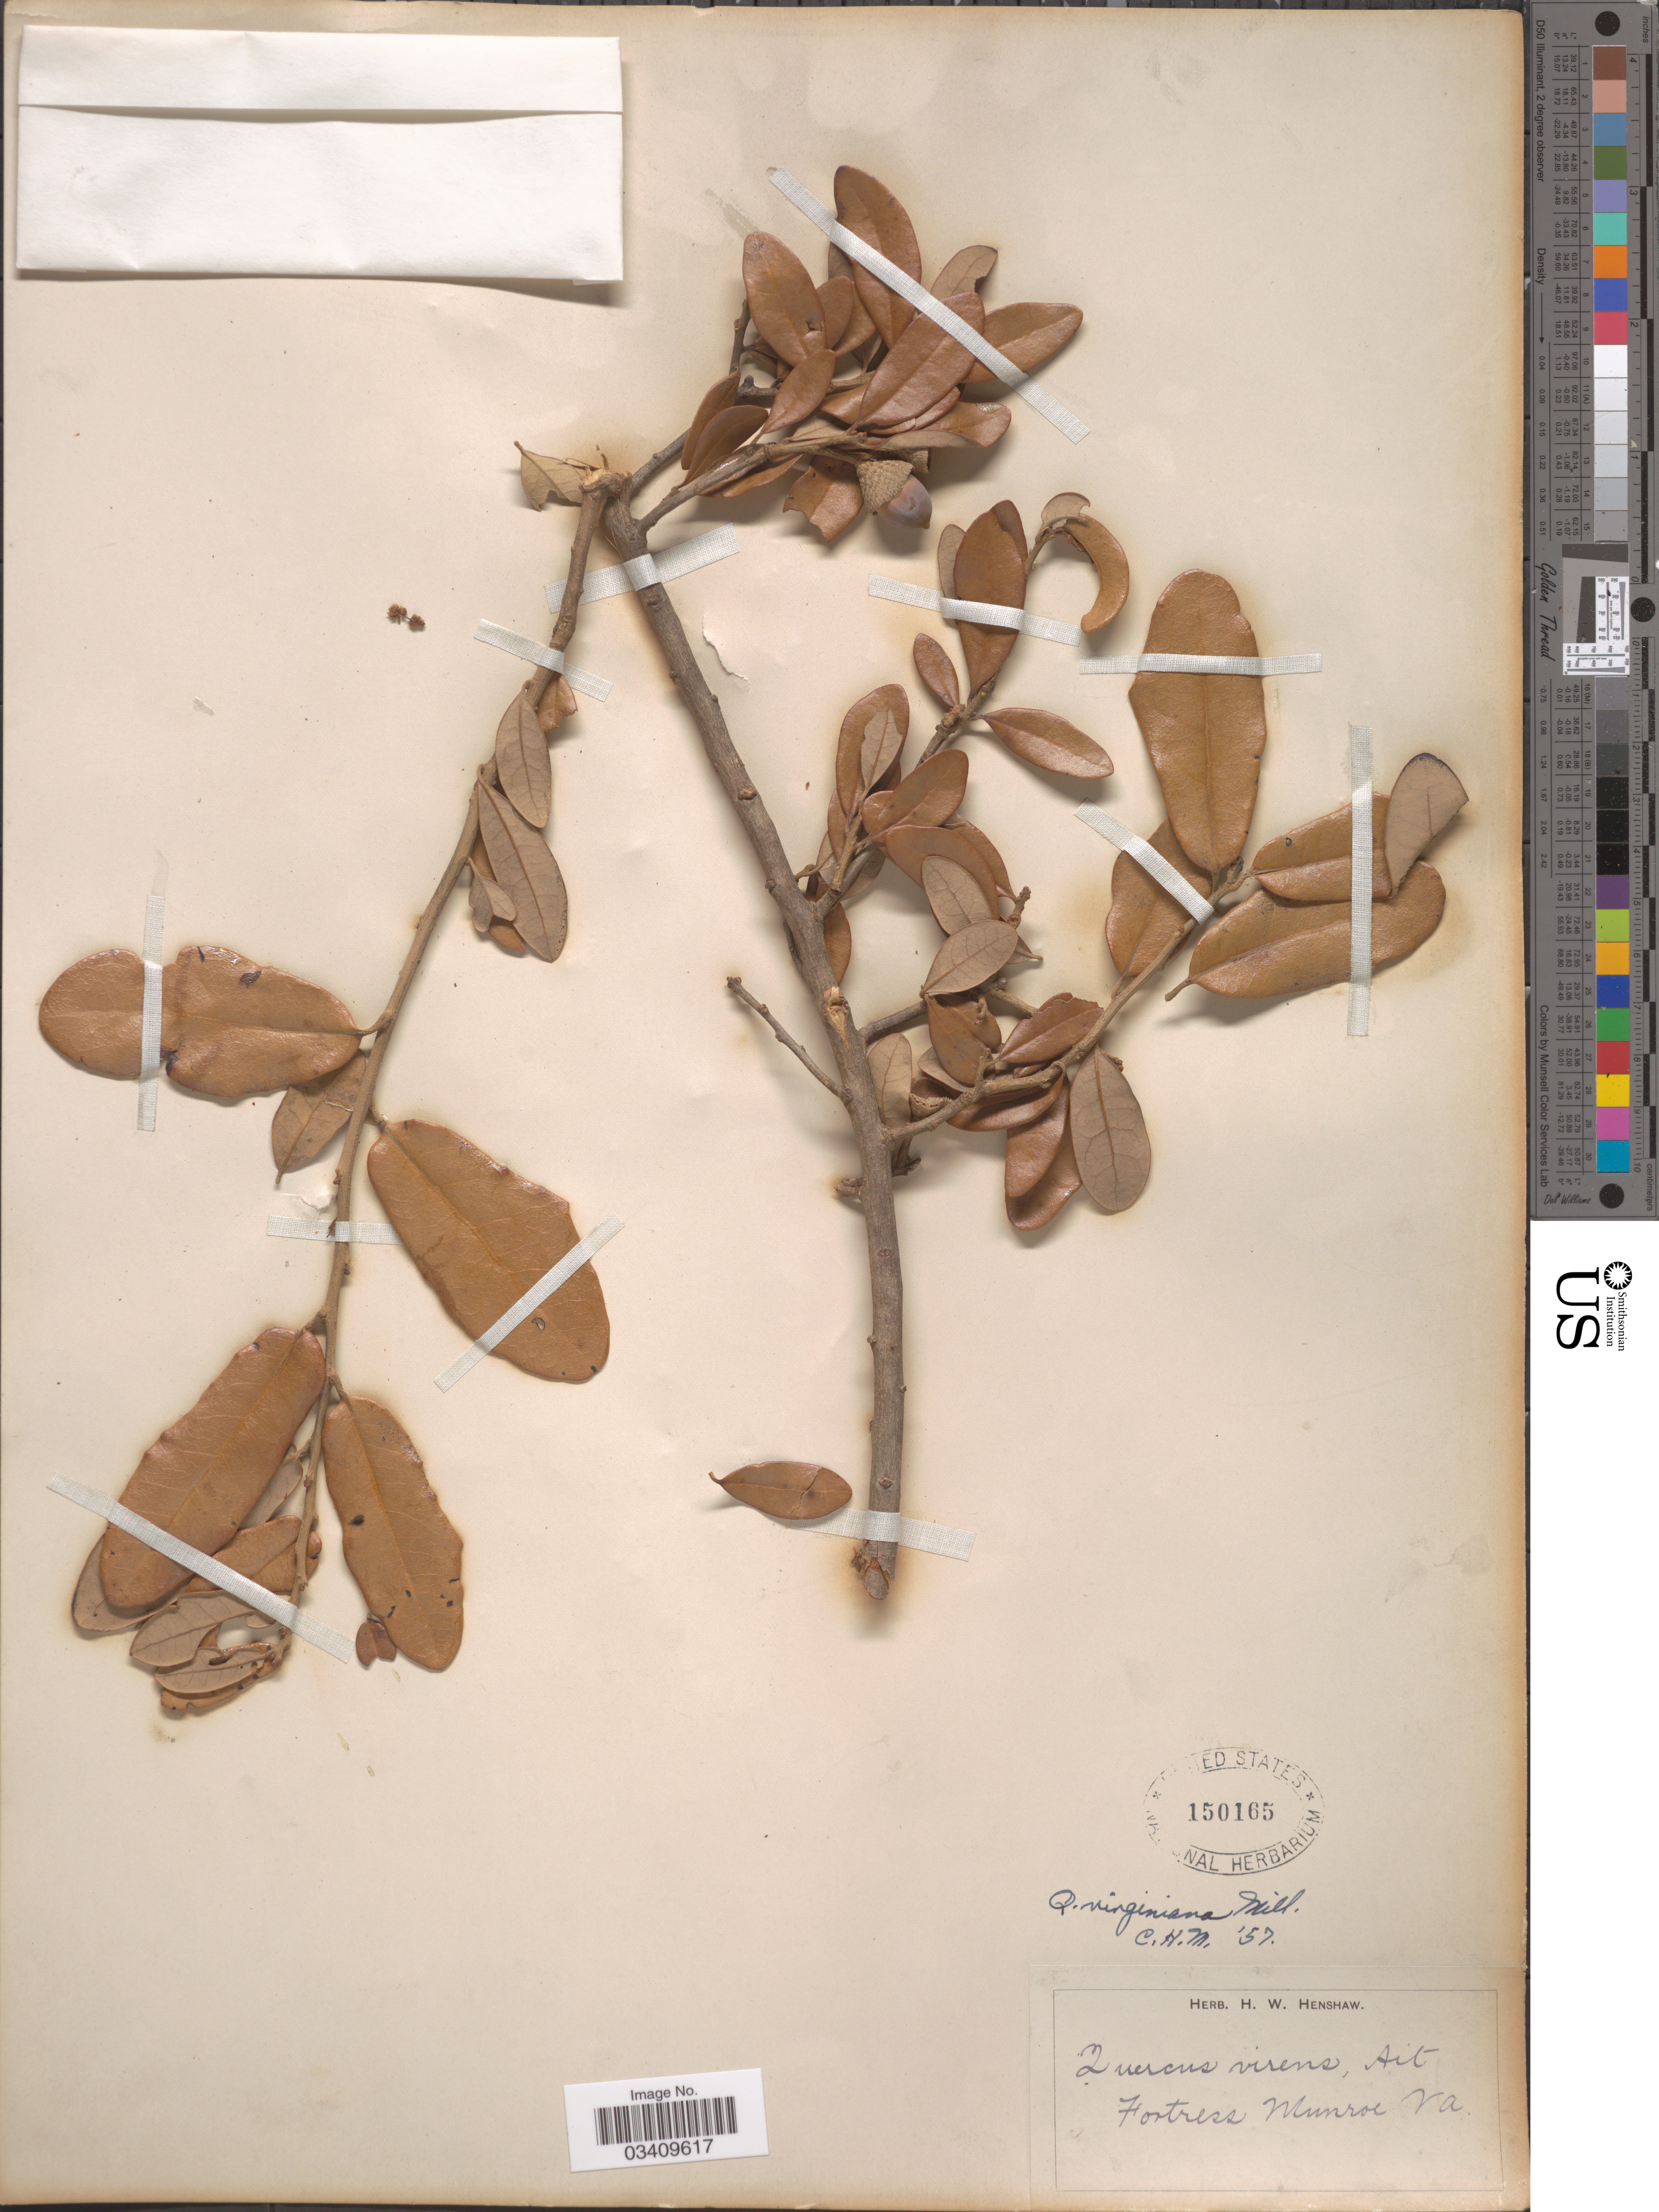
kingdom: Plantae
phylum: Tracheophyta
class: Magnoliopsida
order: Fagales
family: Fagaceae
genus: Quercus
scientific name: Quercus virginiana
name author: Mill.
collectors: ex herb. H. W. Henshaw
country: United States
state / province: Virginia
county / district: City of Hampton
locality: Fortress Munroe.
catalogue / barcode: US 150165